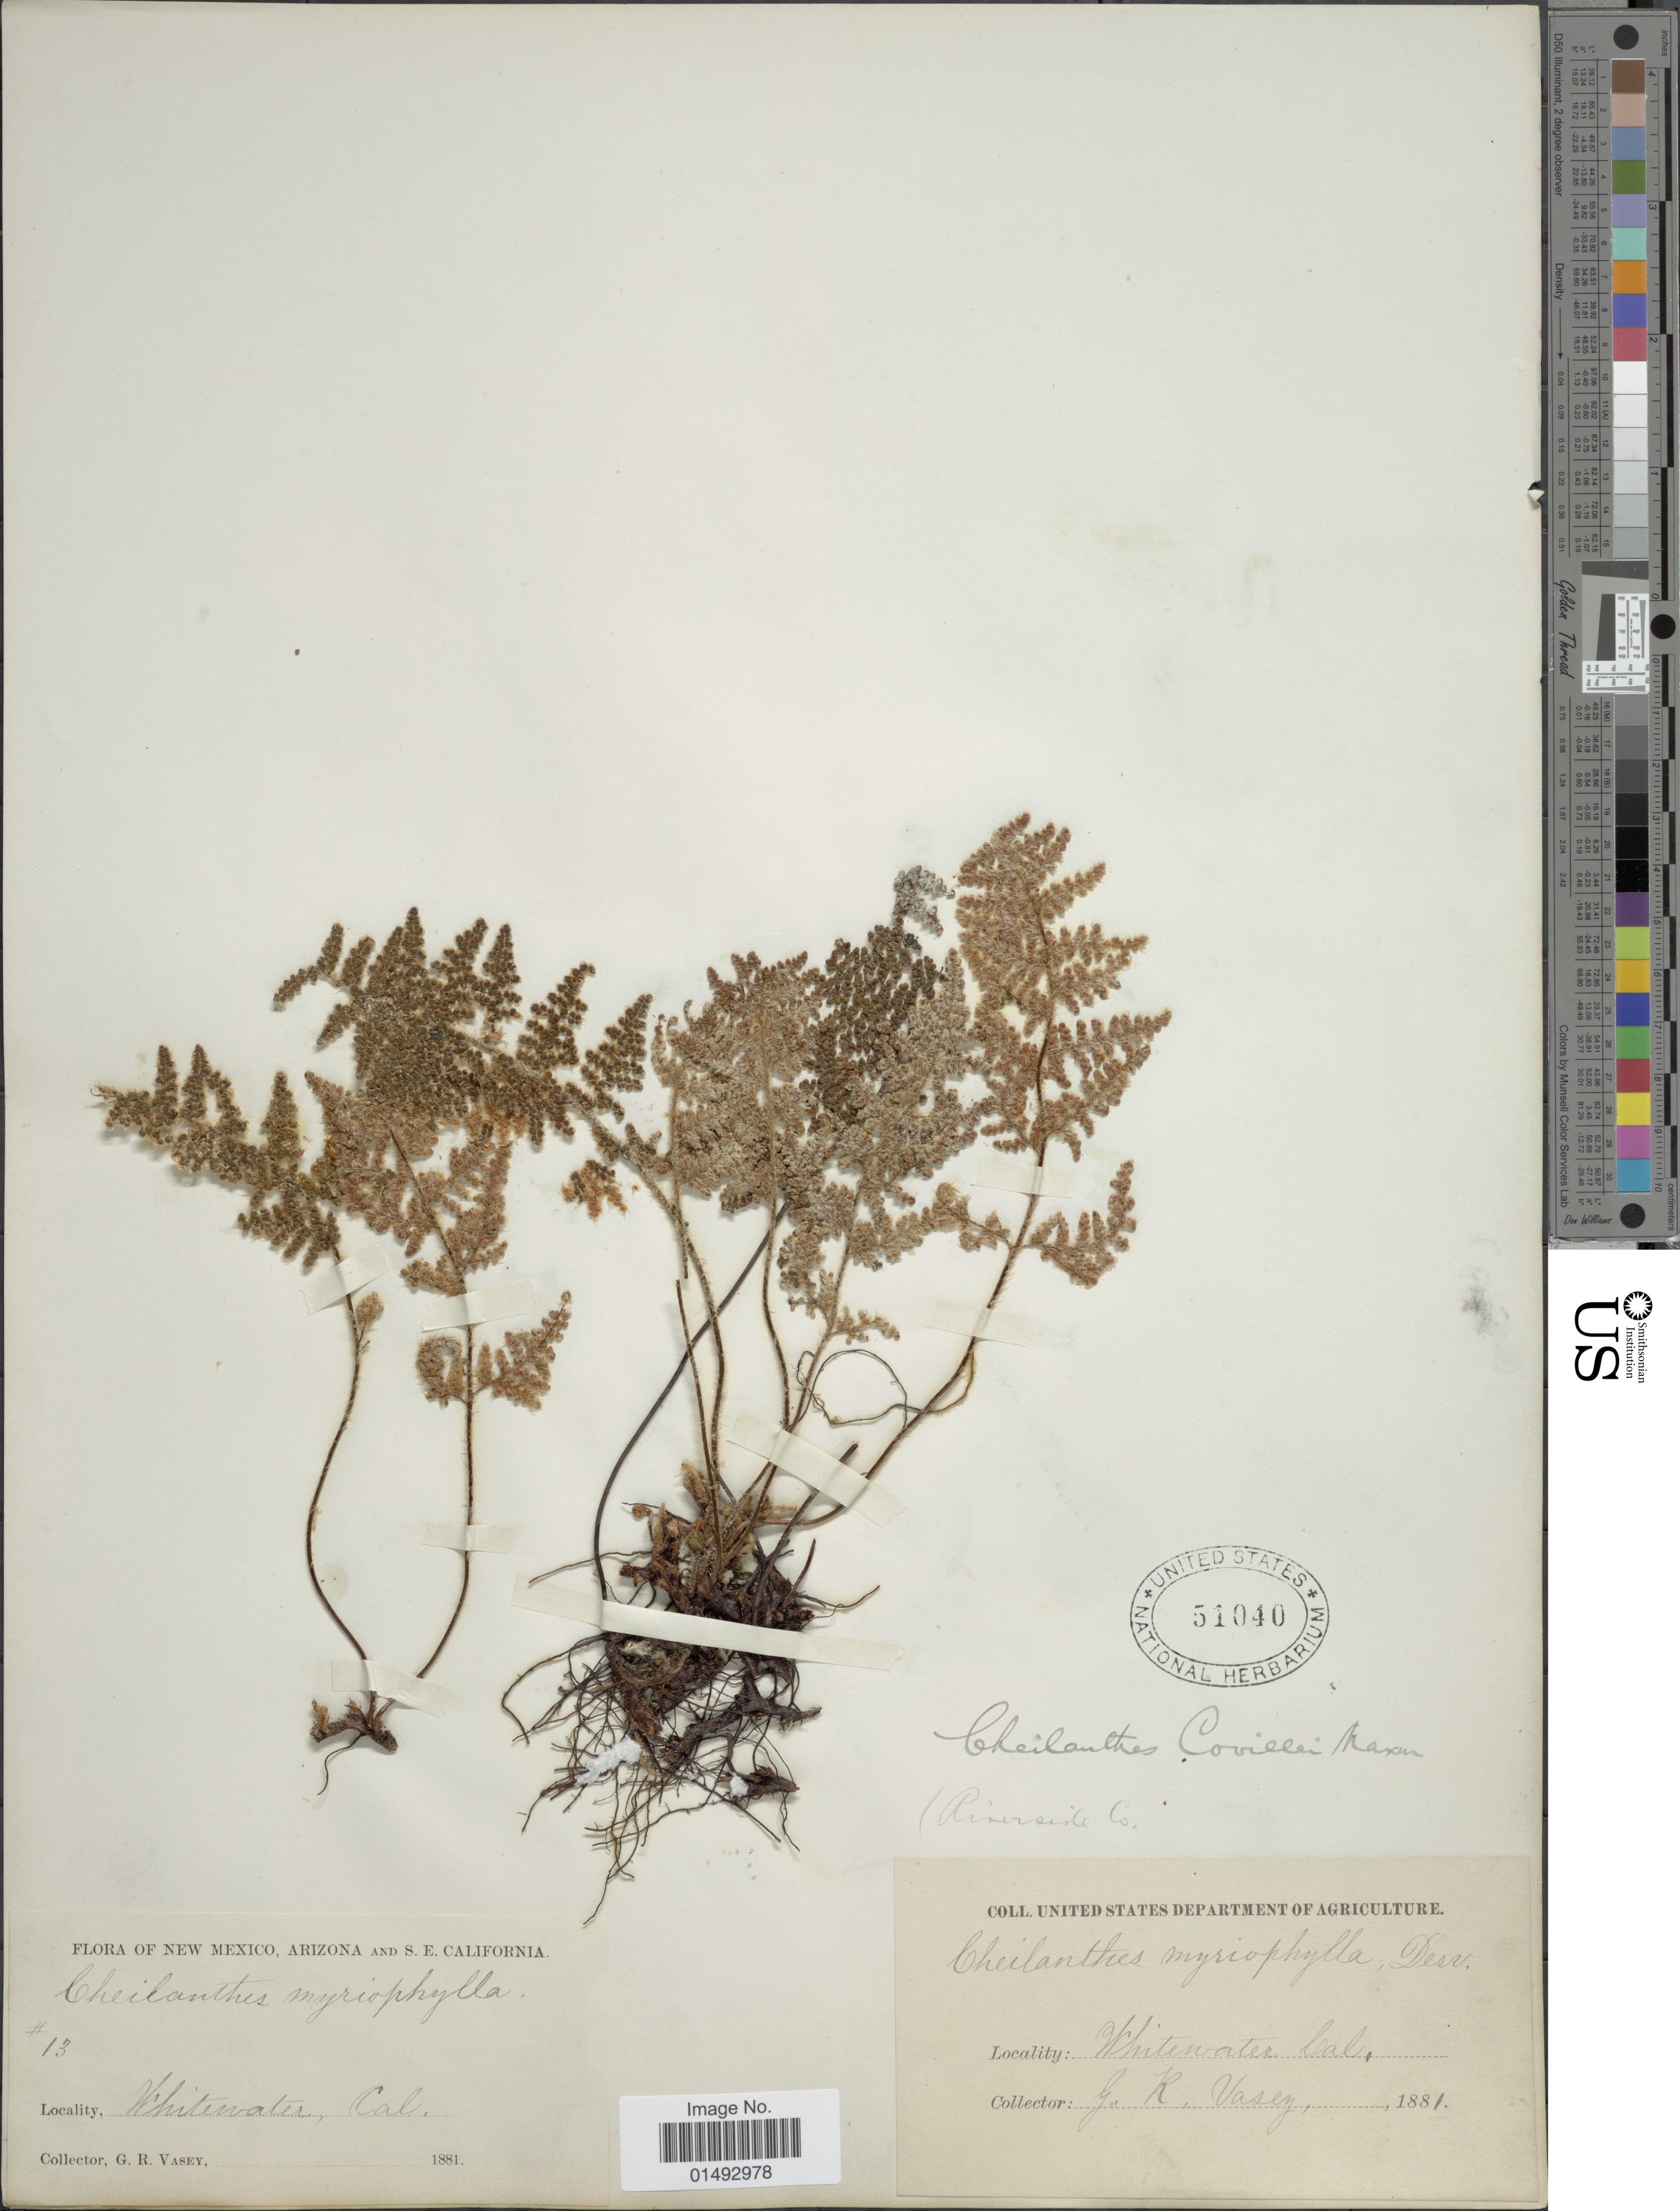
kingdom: Plantae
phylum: Tracheophyta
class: Polypodiopsida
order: Polypodiales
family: Pteridaceae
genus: Myriopteris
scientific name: Myriopteris covillei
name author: (Maxon) Á. Löve & D. Löve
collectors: G. R. Vasey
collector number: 13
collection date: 1881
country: United States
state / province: California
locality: Whitewater, S.E. California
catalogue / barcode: US 51040